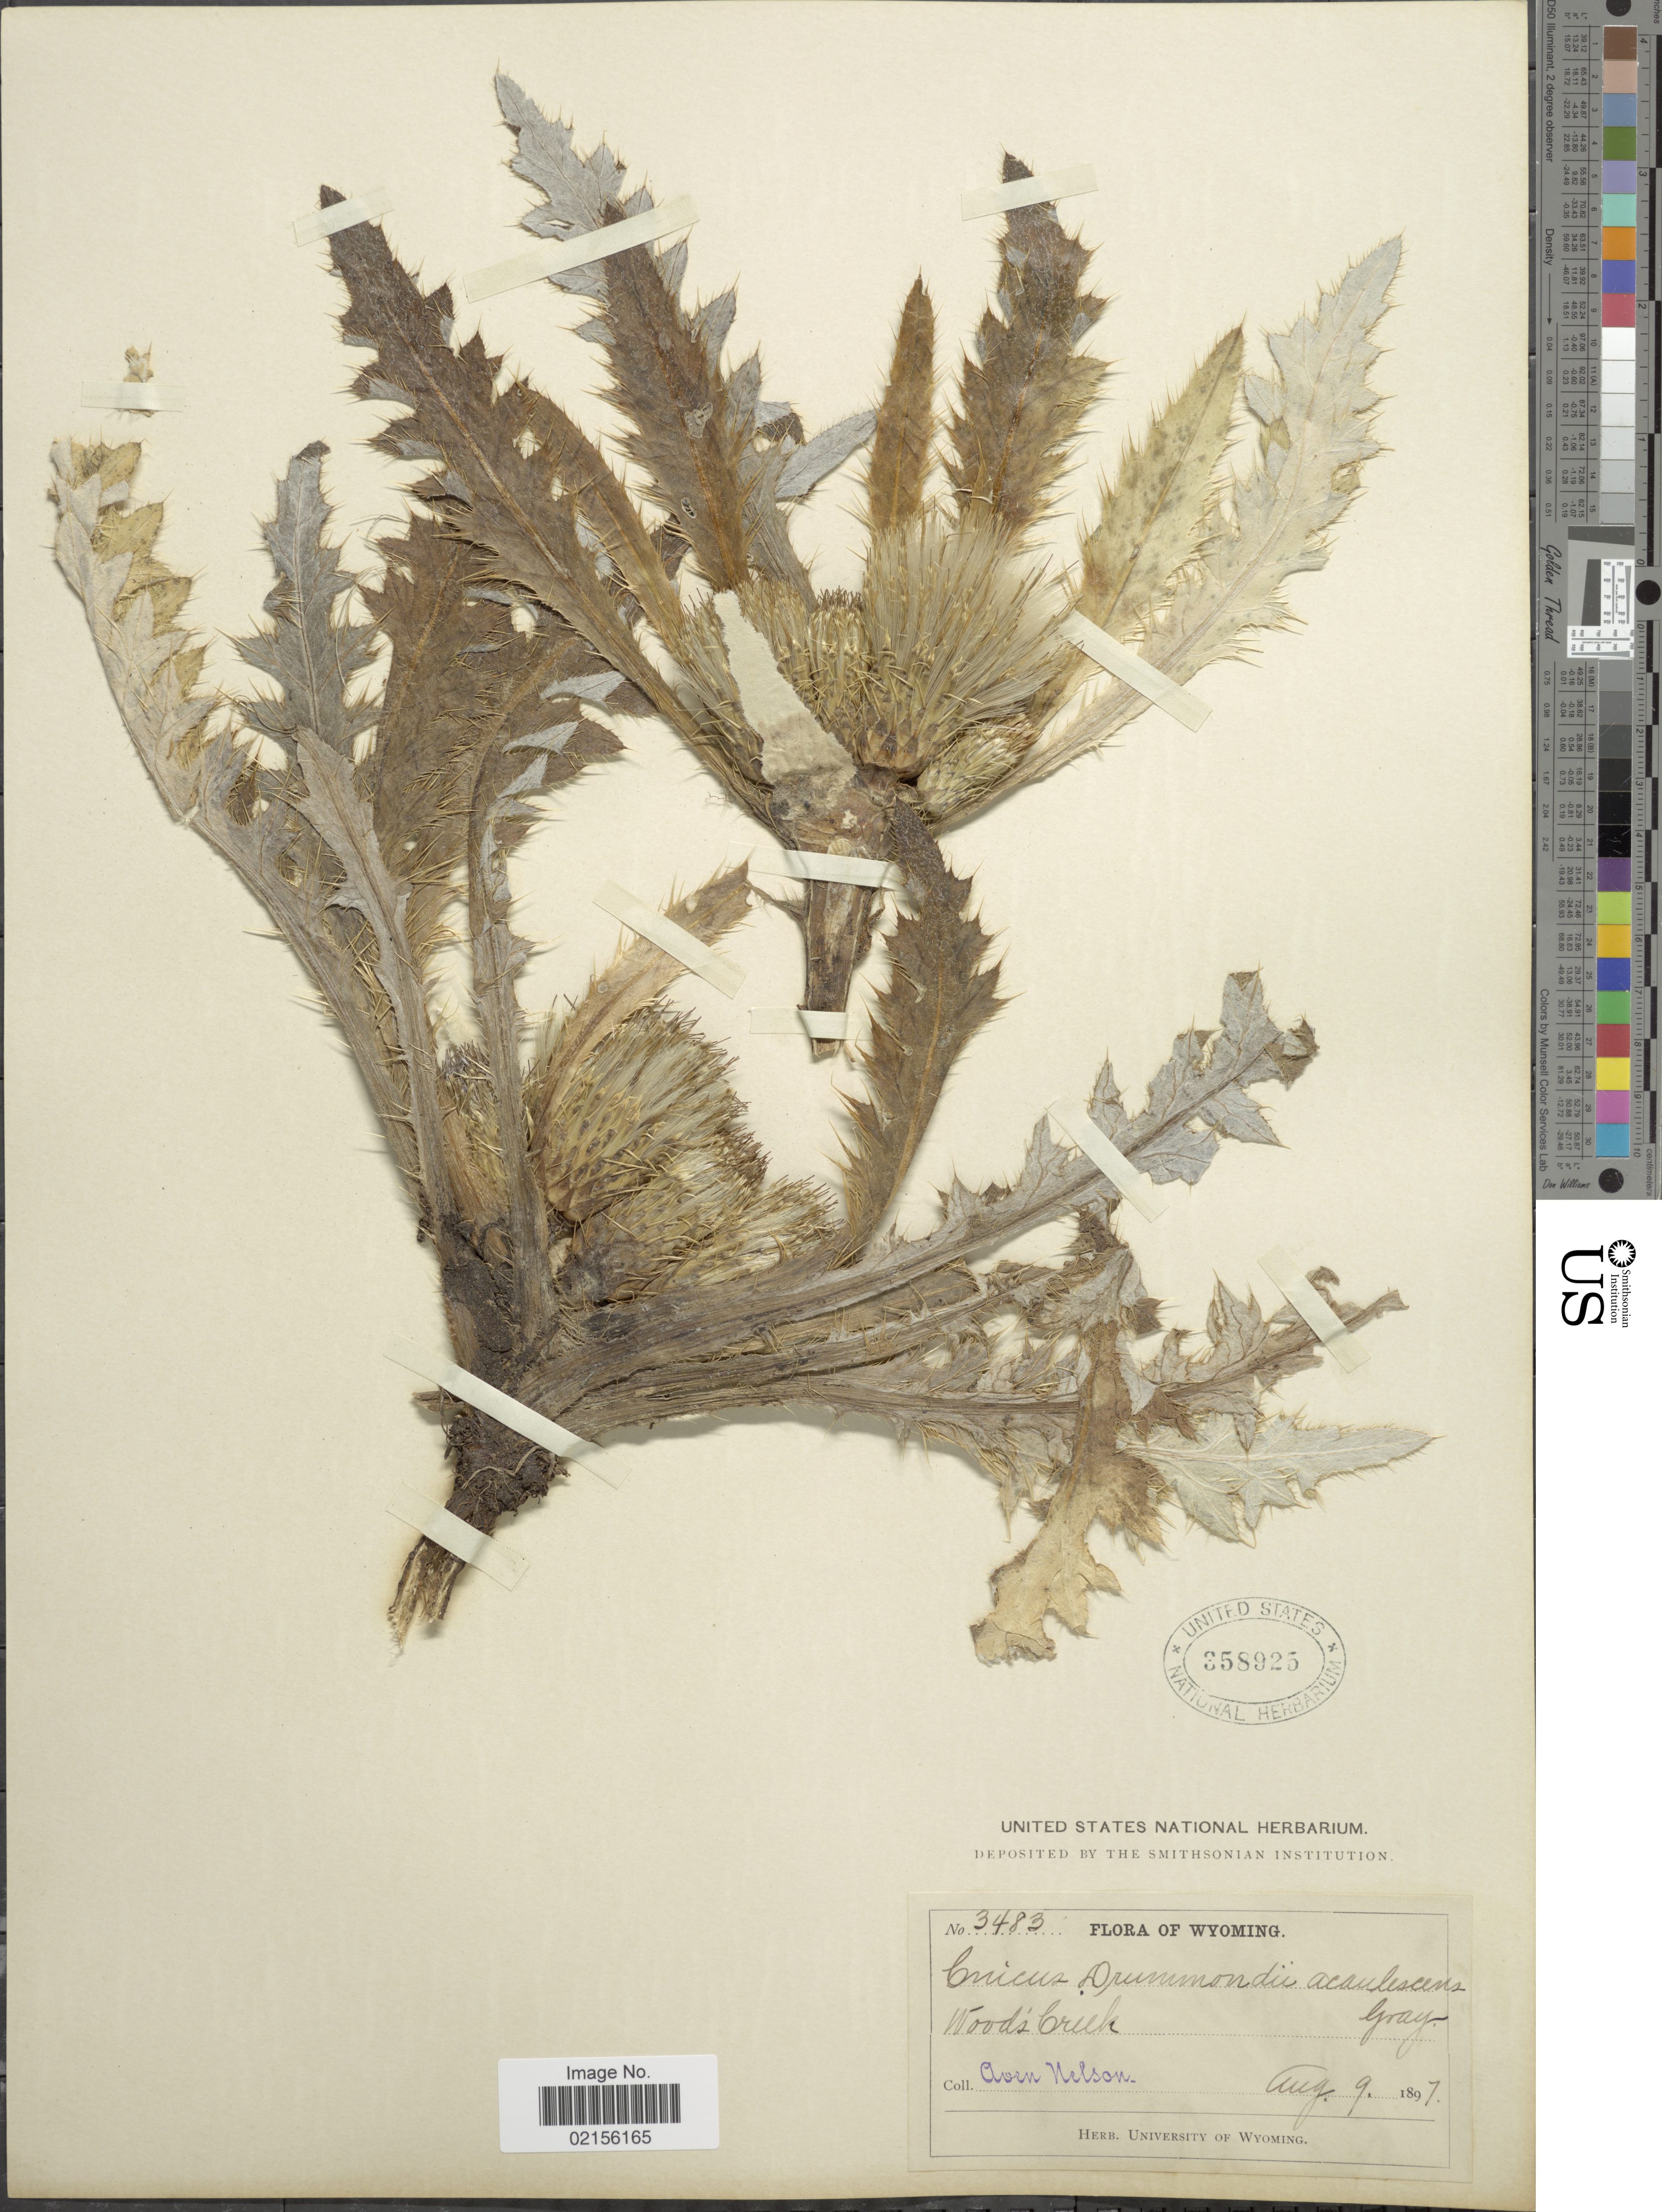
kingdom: Plantae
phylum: Tracheophyta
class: Magnoliopsida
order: Asterales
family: Asteraceae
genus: Cirsium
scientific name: Cirsium scariosum var. americanum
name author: (A. Gray) D.J. Keil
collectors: A. Nelson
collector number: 3483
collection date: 1897-08-09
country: United States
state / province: Wyoming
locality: Woods Creek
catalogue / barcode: US 358925